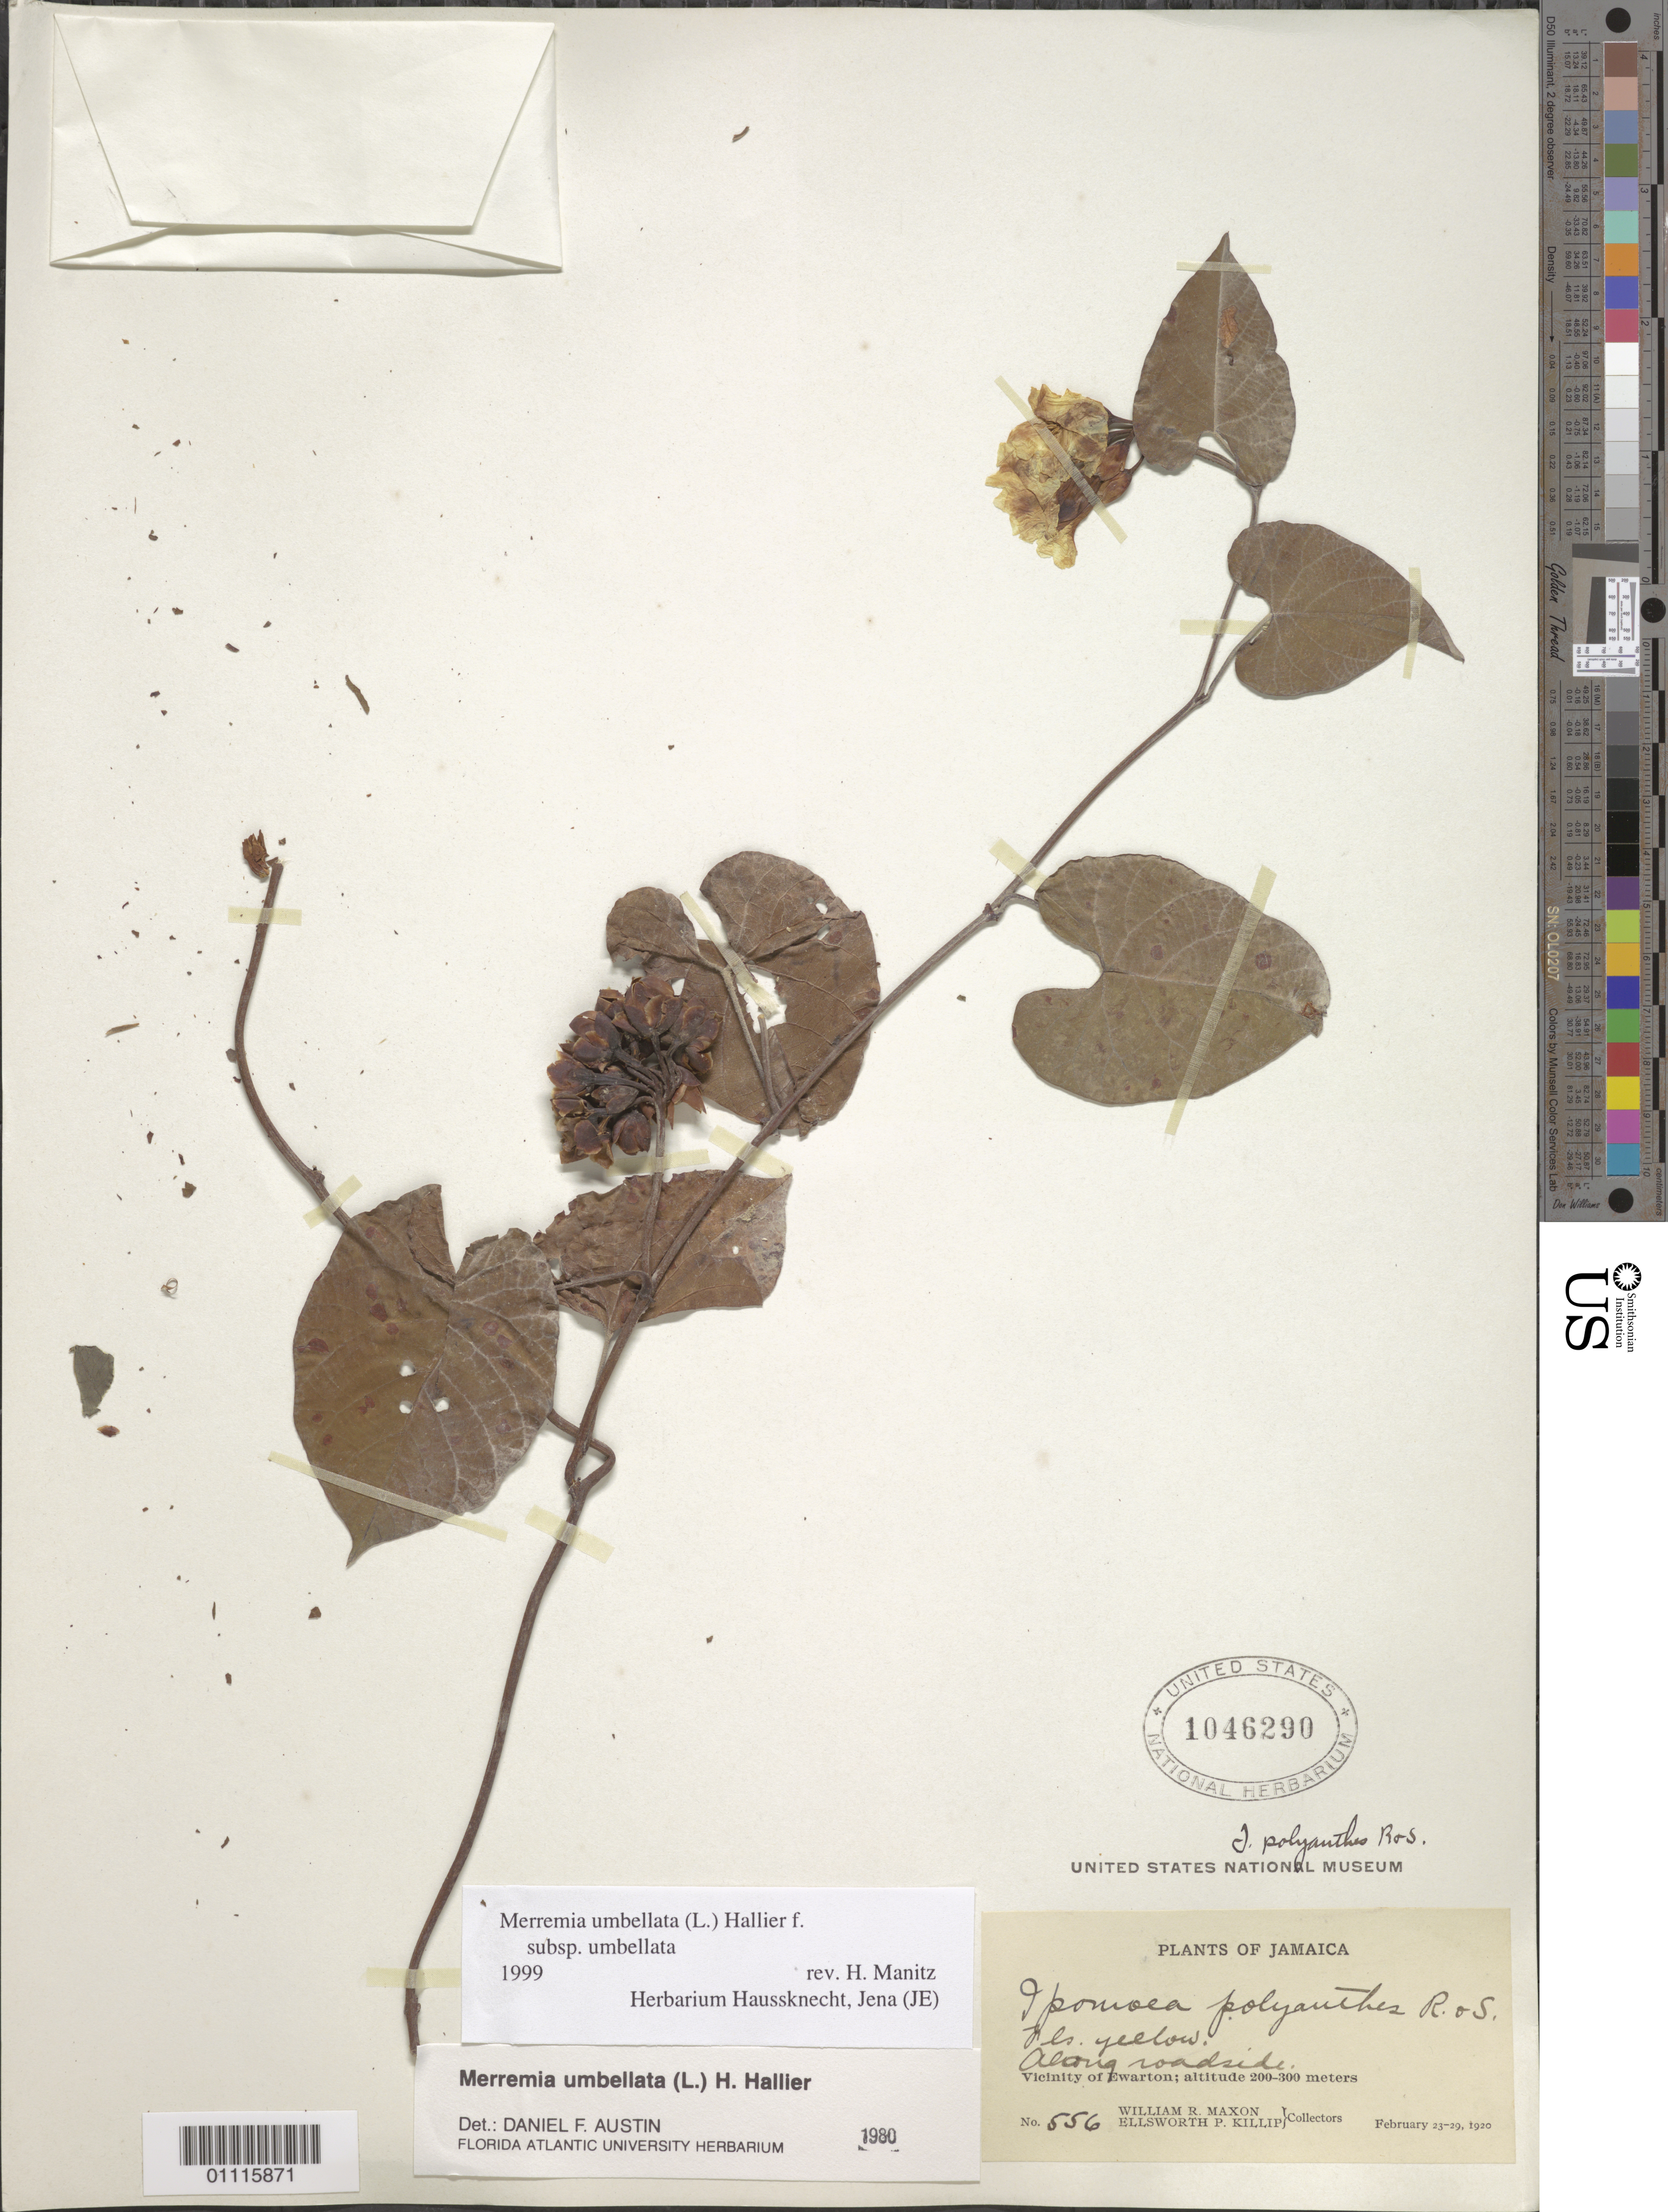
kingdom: Plantae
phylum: Tracheophyta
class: Magnoliopsida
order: Solanales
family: Convolvulaceae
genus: Camonea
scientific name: Camonea umbellata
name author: (L.) A. R. Simões & Staples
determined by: Strong, Mark T., (BOT), Smithsonian Institution - National Museum of Natural History (UNITED STATES)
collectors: W. R. Maxon & E. P. Killip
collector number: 556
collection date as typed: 23 Feb 1920 to 29 Feb 1920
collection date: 1920-02-23/1920-02-29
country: Jamaica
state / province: Saint Catherine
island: Jamaica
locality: Vicinity of Ewarton. Along roadside.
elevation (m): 200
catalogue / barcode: US 1046290